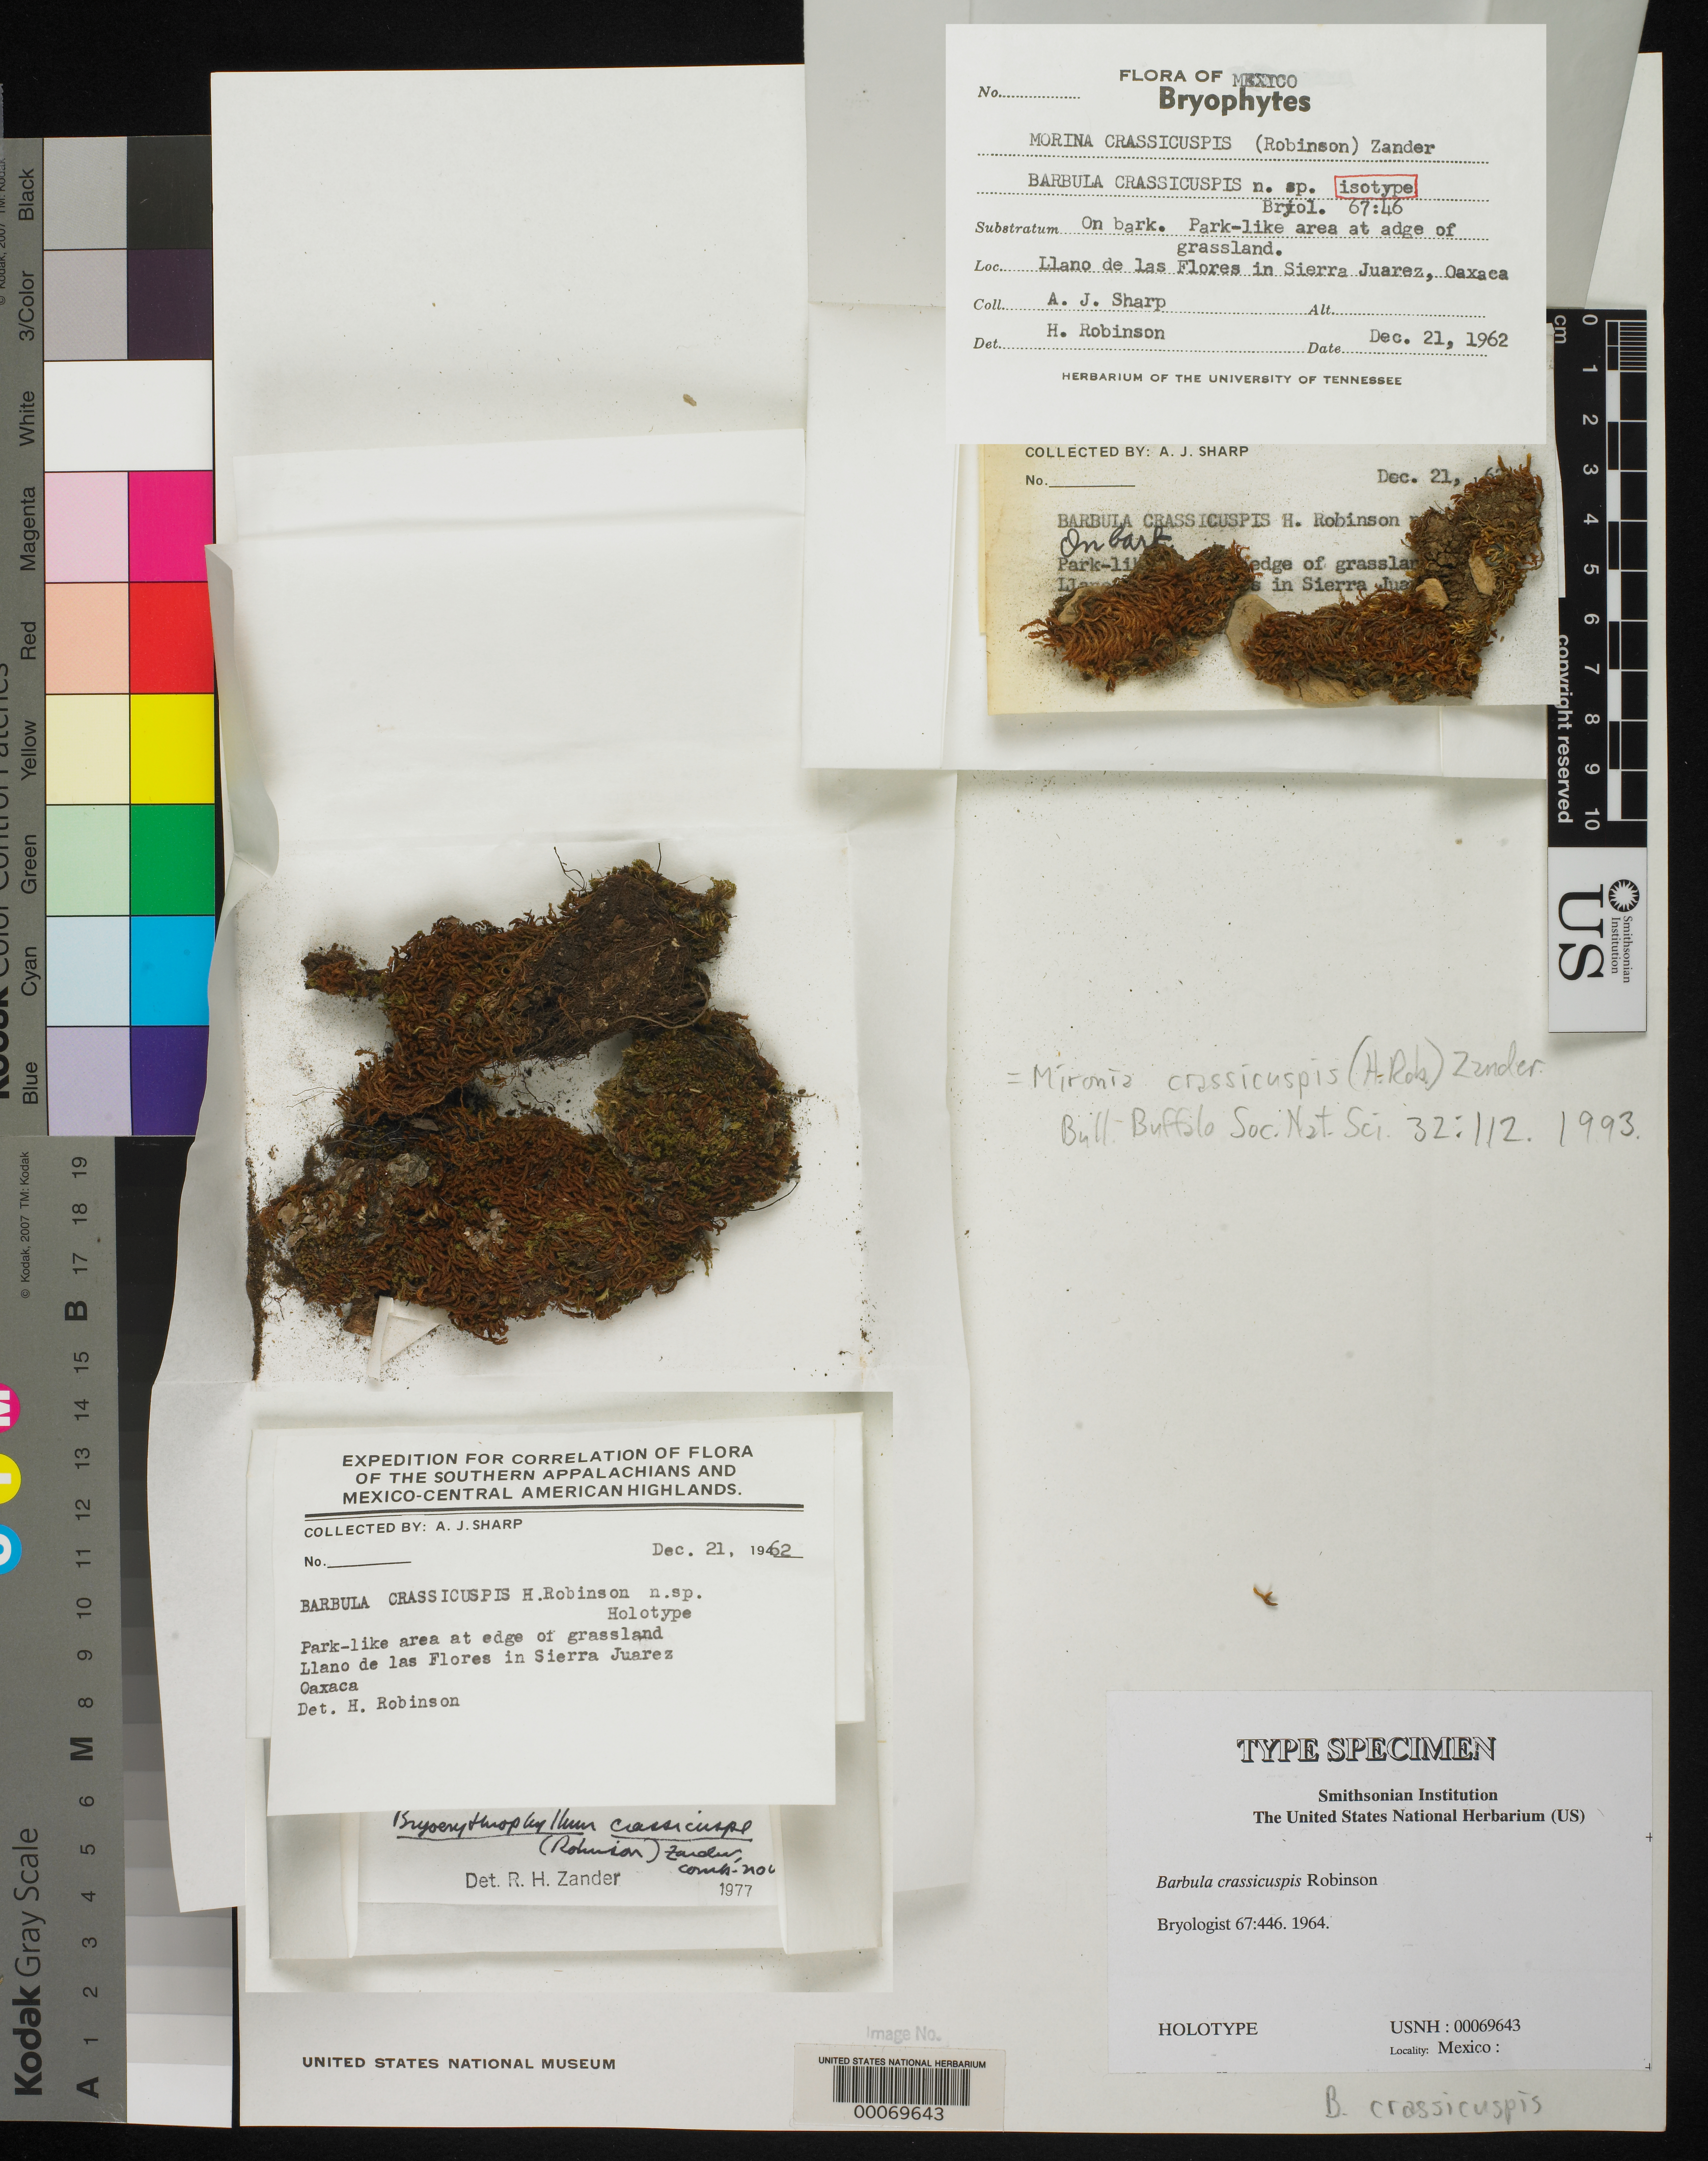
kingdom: Plantae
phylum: Bryophyta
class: Bryopsida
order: Pottiales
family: Pottiaceae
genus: Barbula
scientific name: Barbula crassicuspis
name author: H. Rob.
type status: Holotype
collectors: A. J. Sharp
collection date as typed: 21 Dec 1962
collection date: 1962-12-21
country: Mexico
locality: Llano de Las Flores in Sierra Juarez.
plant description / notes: Sheet is mounted with 2 packets, one the holotype and the other an isotype.